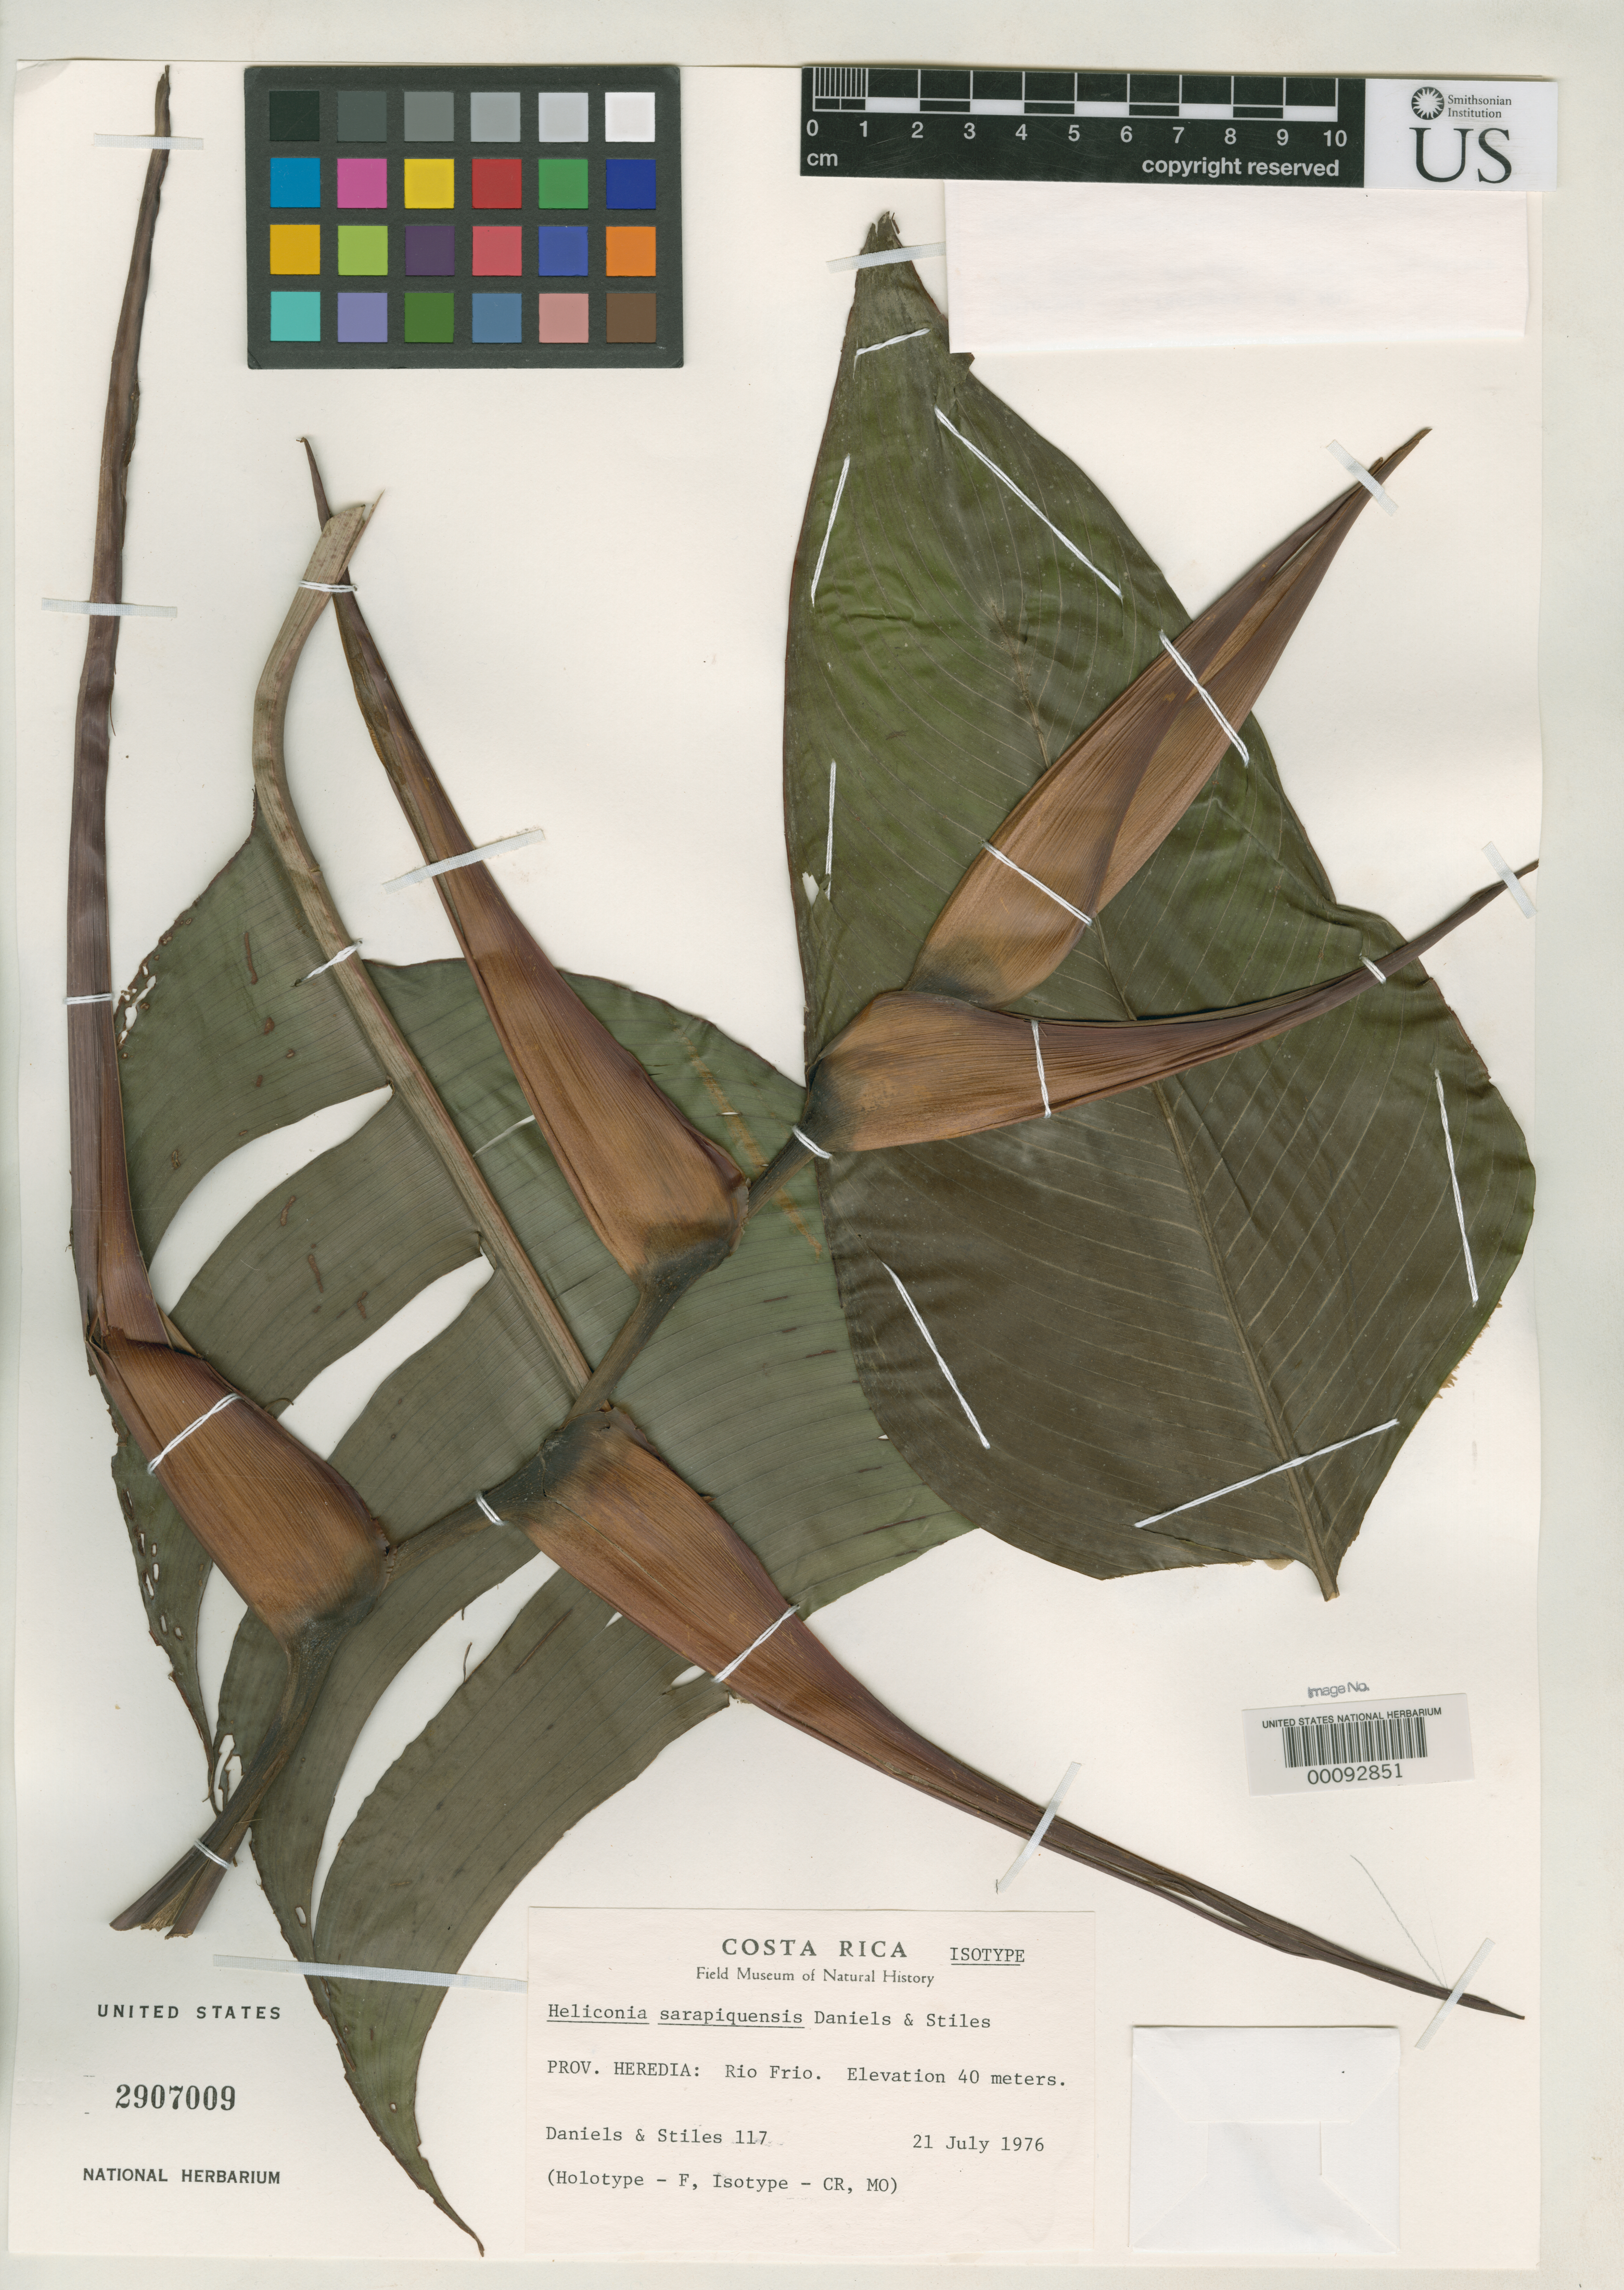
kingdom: Plantae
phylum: Tracheophyta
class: Liliopsida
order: Zingiberales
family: Heliconiaceae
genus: Heliconia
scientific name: Heliconia sarapiquensis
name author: G.S. Daniels & F.G. Stiles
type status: Isotype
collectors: G. S. Daniels & F.G. Stiles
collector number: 117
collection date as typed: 21 Jul 1976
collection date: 1976-07-21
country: Costa Rica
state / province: Heredia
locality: Rio Frio.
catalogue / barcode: US 2907009